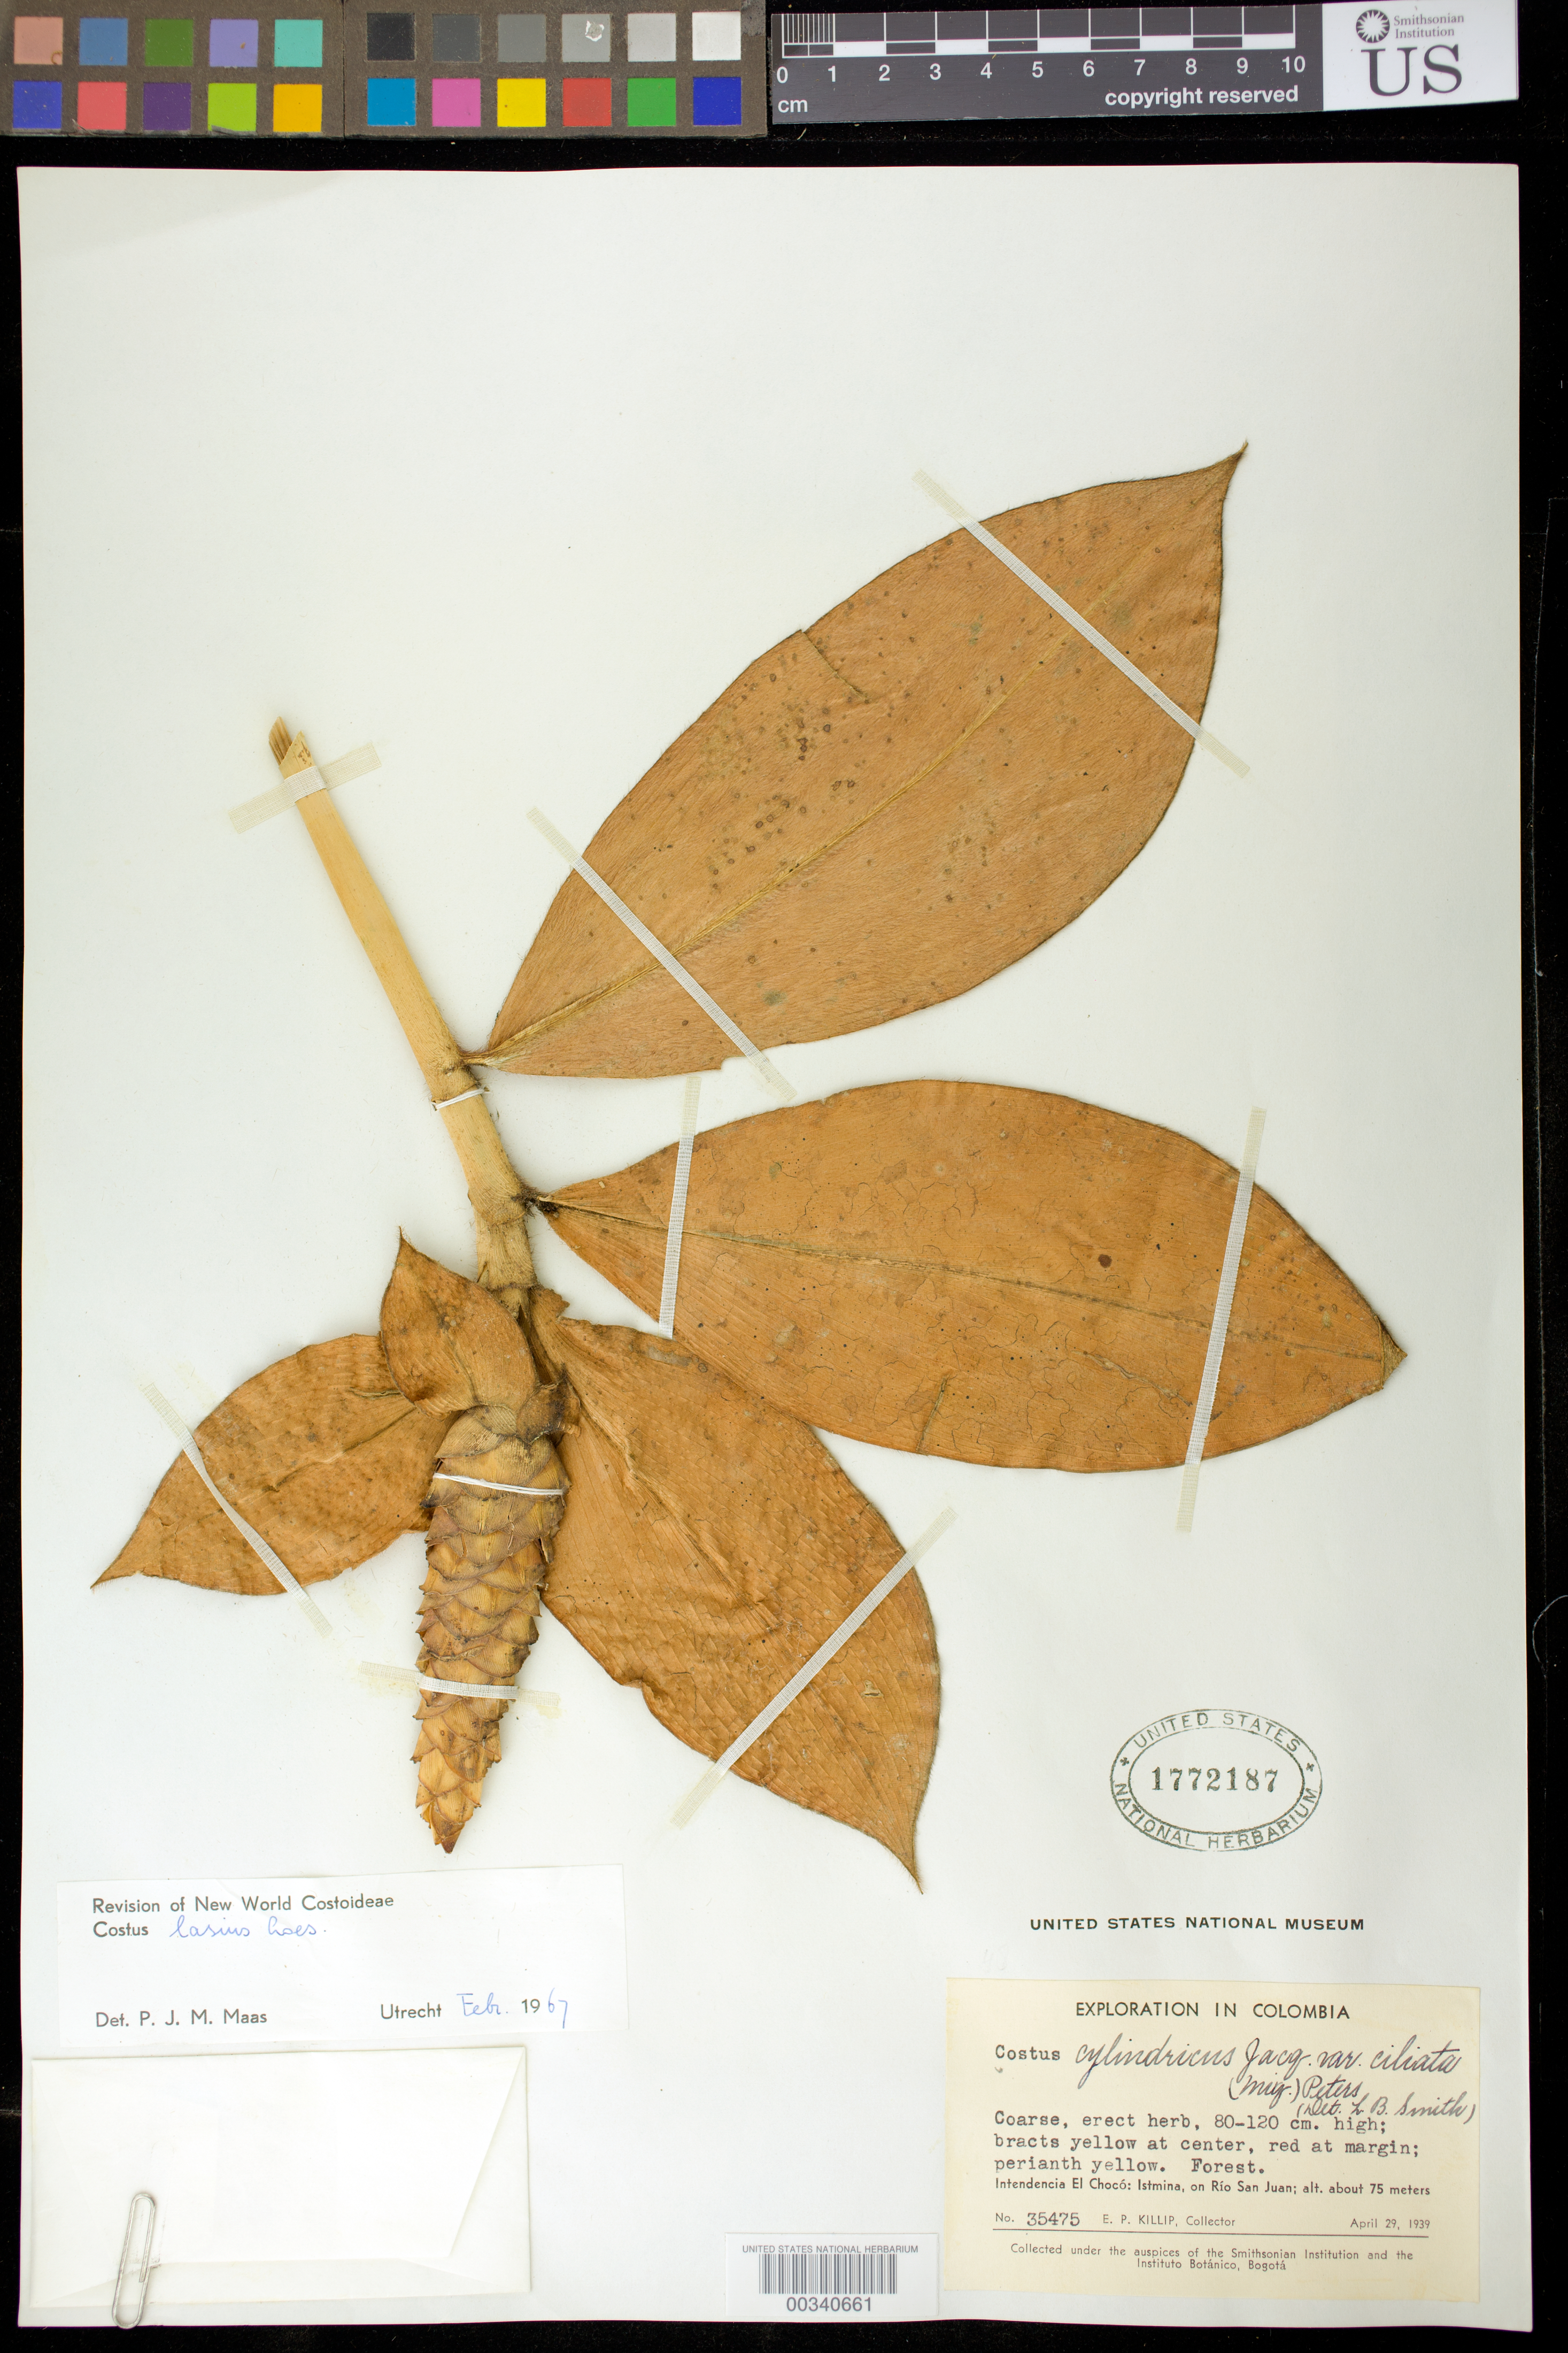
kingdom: Plantae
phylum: Tracheophyta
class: Liliopsida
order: Zingiberales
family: Costaceae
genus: Costus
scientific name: Costus lasius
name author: Loes.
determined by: Maas, Paul J. M.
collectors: E. P. Killip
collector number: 35475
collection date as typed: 29 Apr 1939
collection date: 1939-04-29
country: Colombia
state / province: Chocó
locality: IstMina, on Rio San Juan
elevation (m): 75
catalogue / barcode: US 1772187